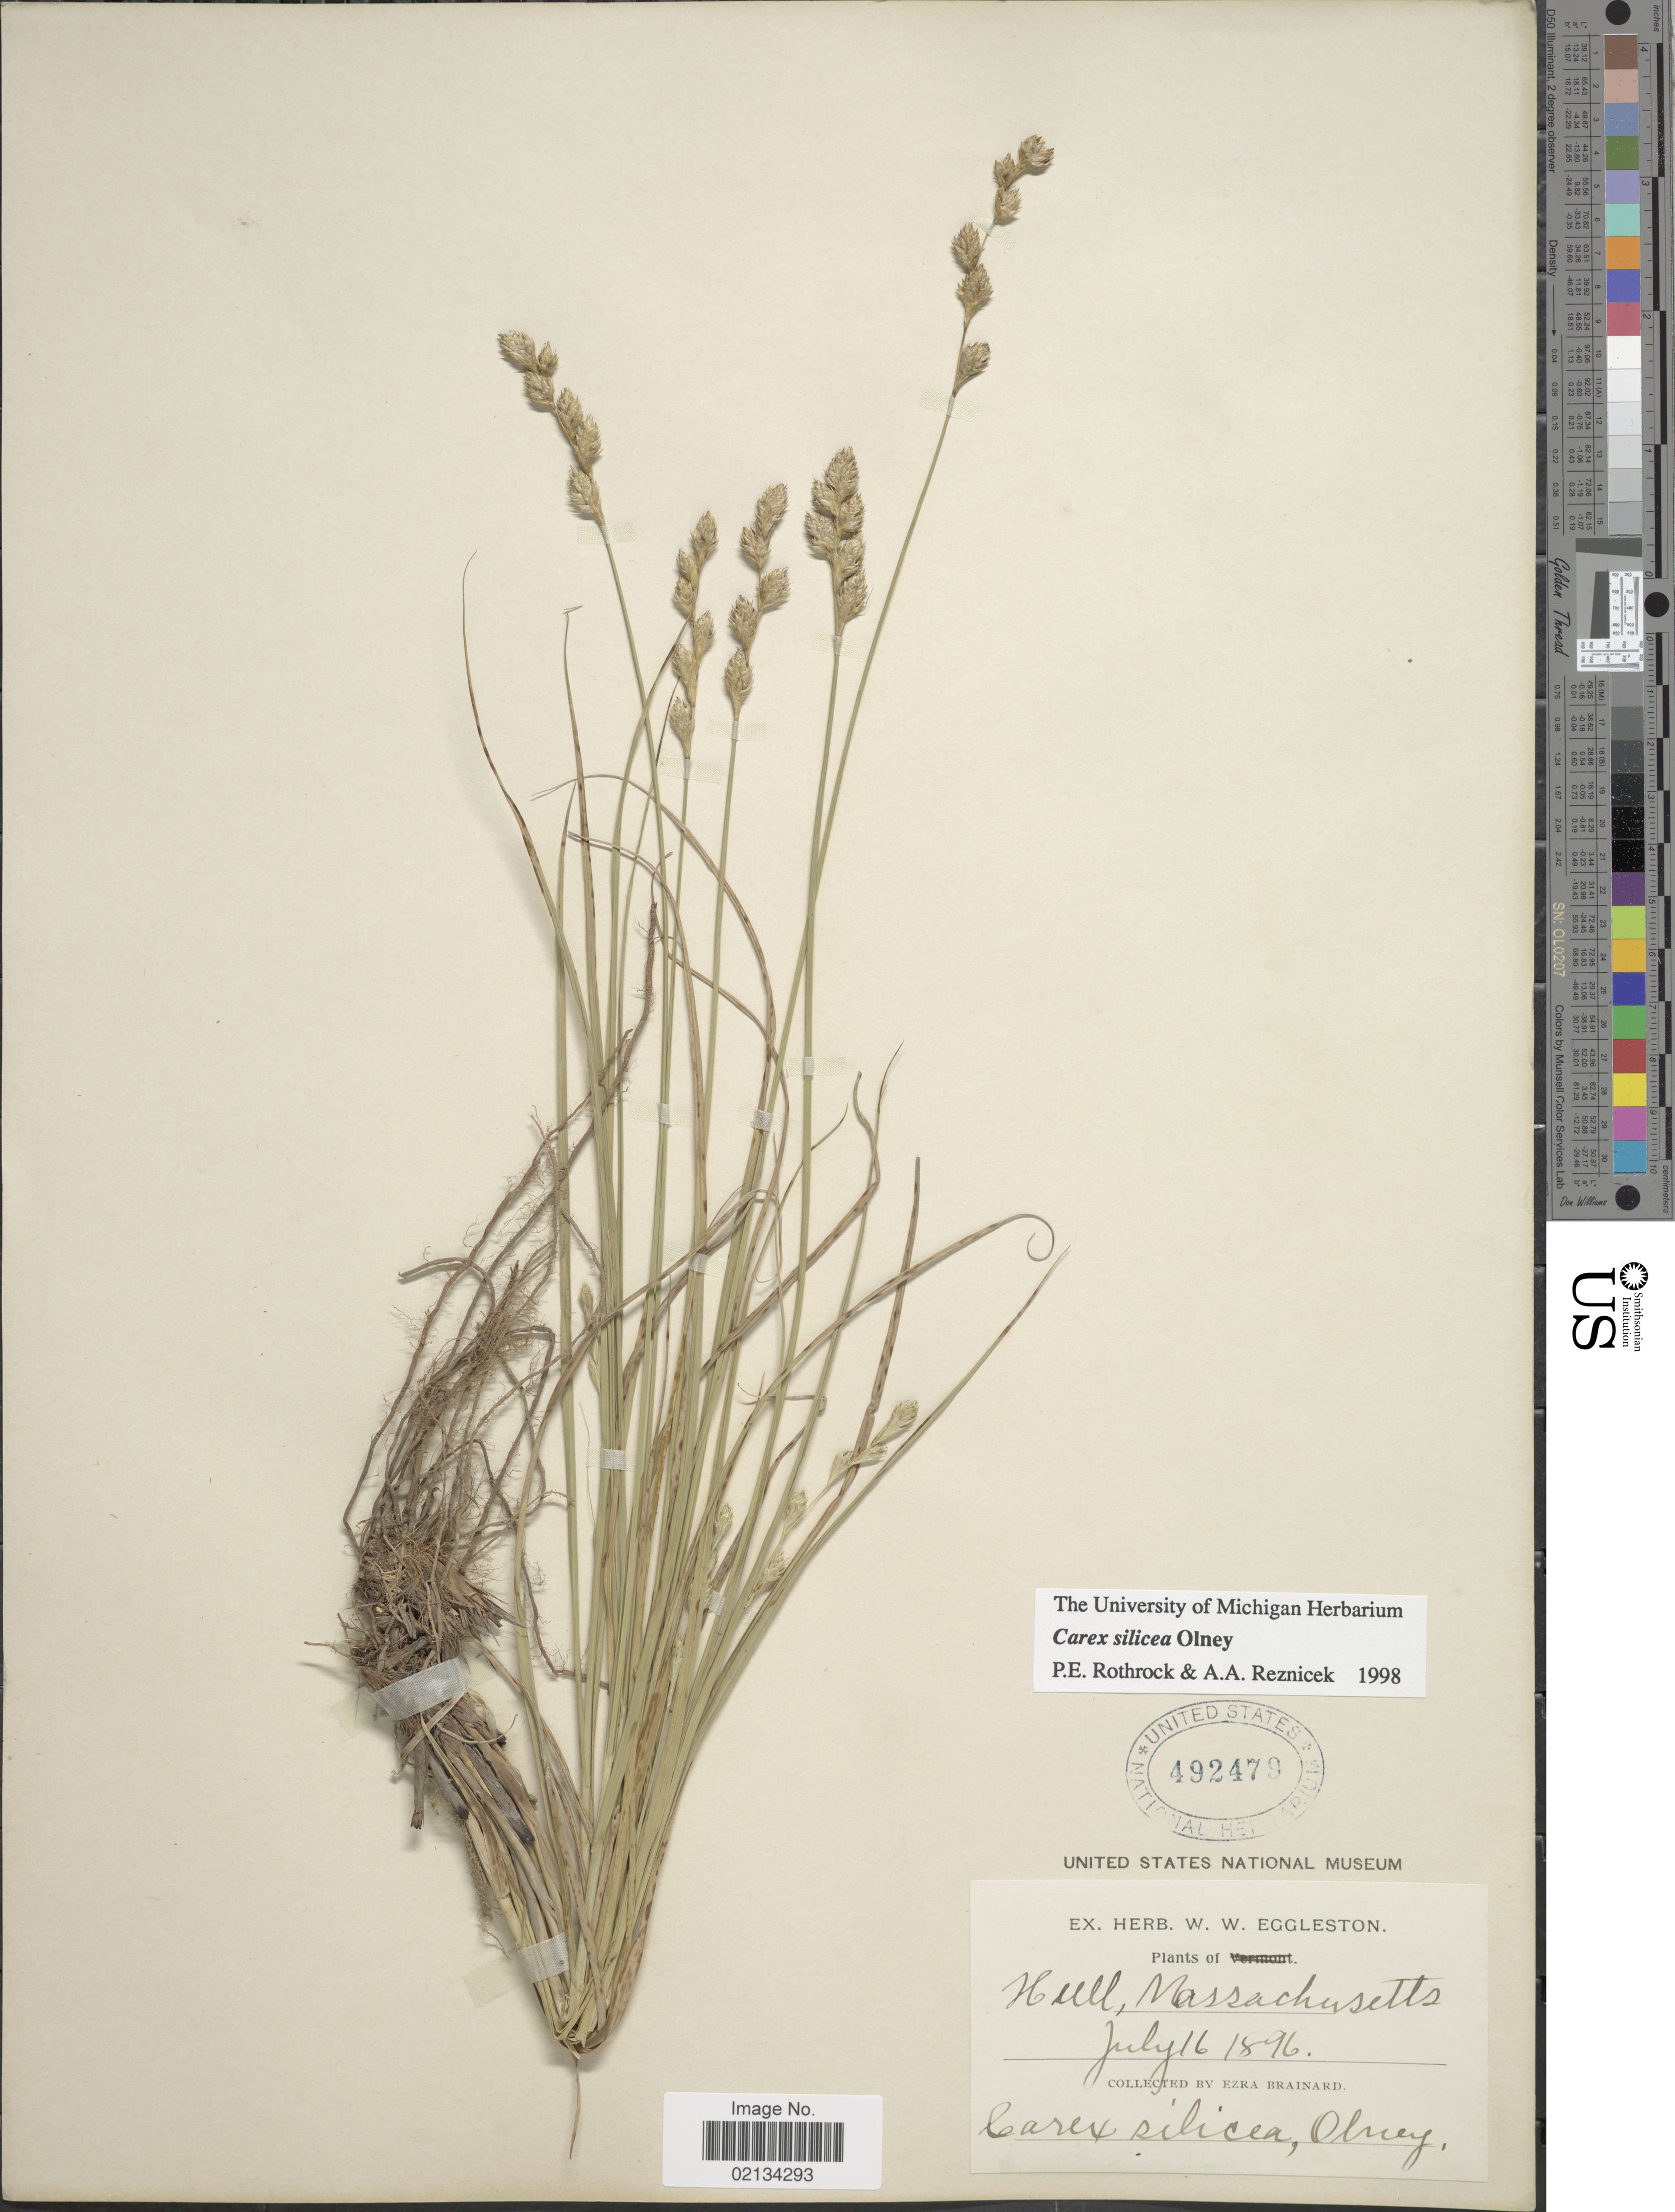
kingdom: Plantae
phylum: Tracheophyta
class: Liliopsida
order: Poales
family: Cyperaceae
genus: Carex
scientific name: Carex silicea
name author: Olney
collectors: E. Brainard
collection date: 1896-07-16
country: United States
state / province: Massachusetts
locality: Hull.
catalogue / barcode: US 492479